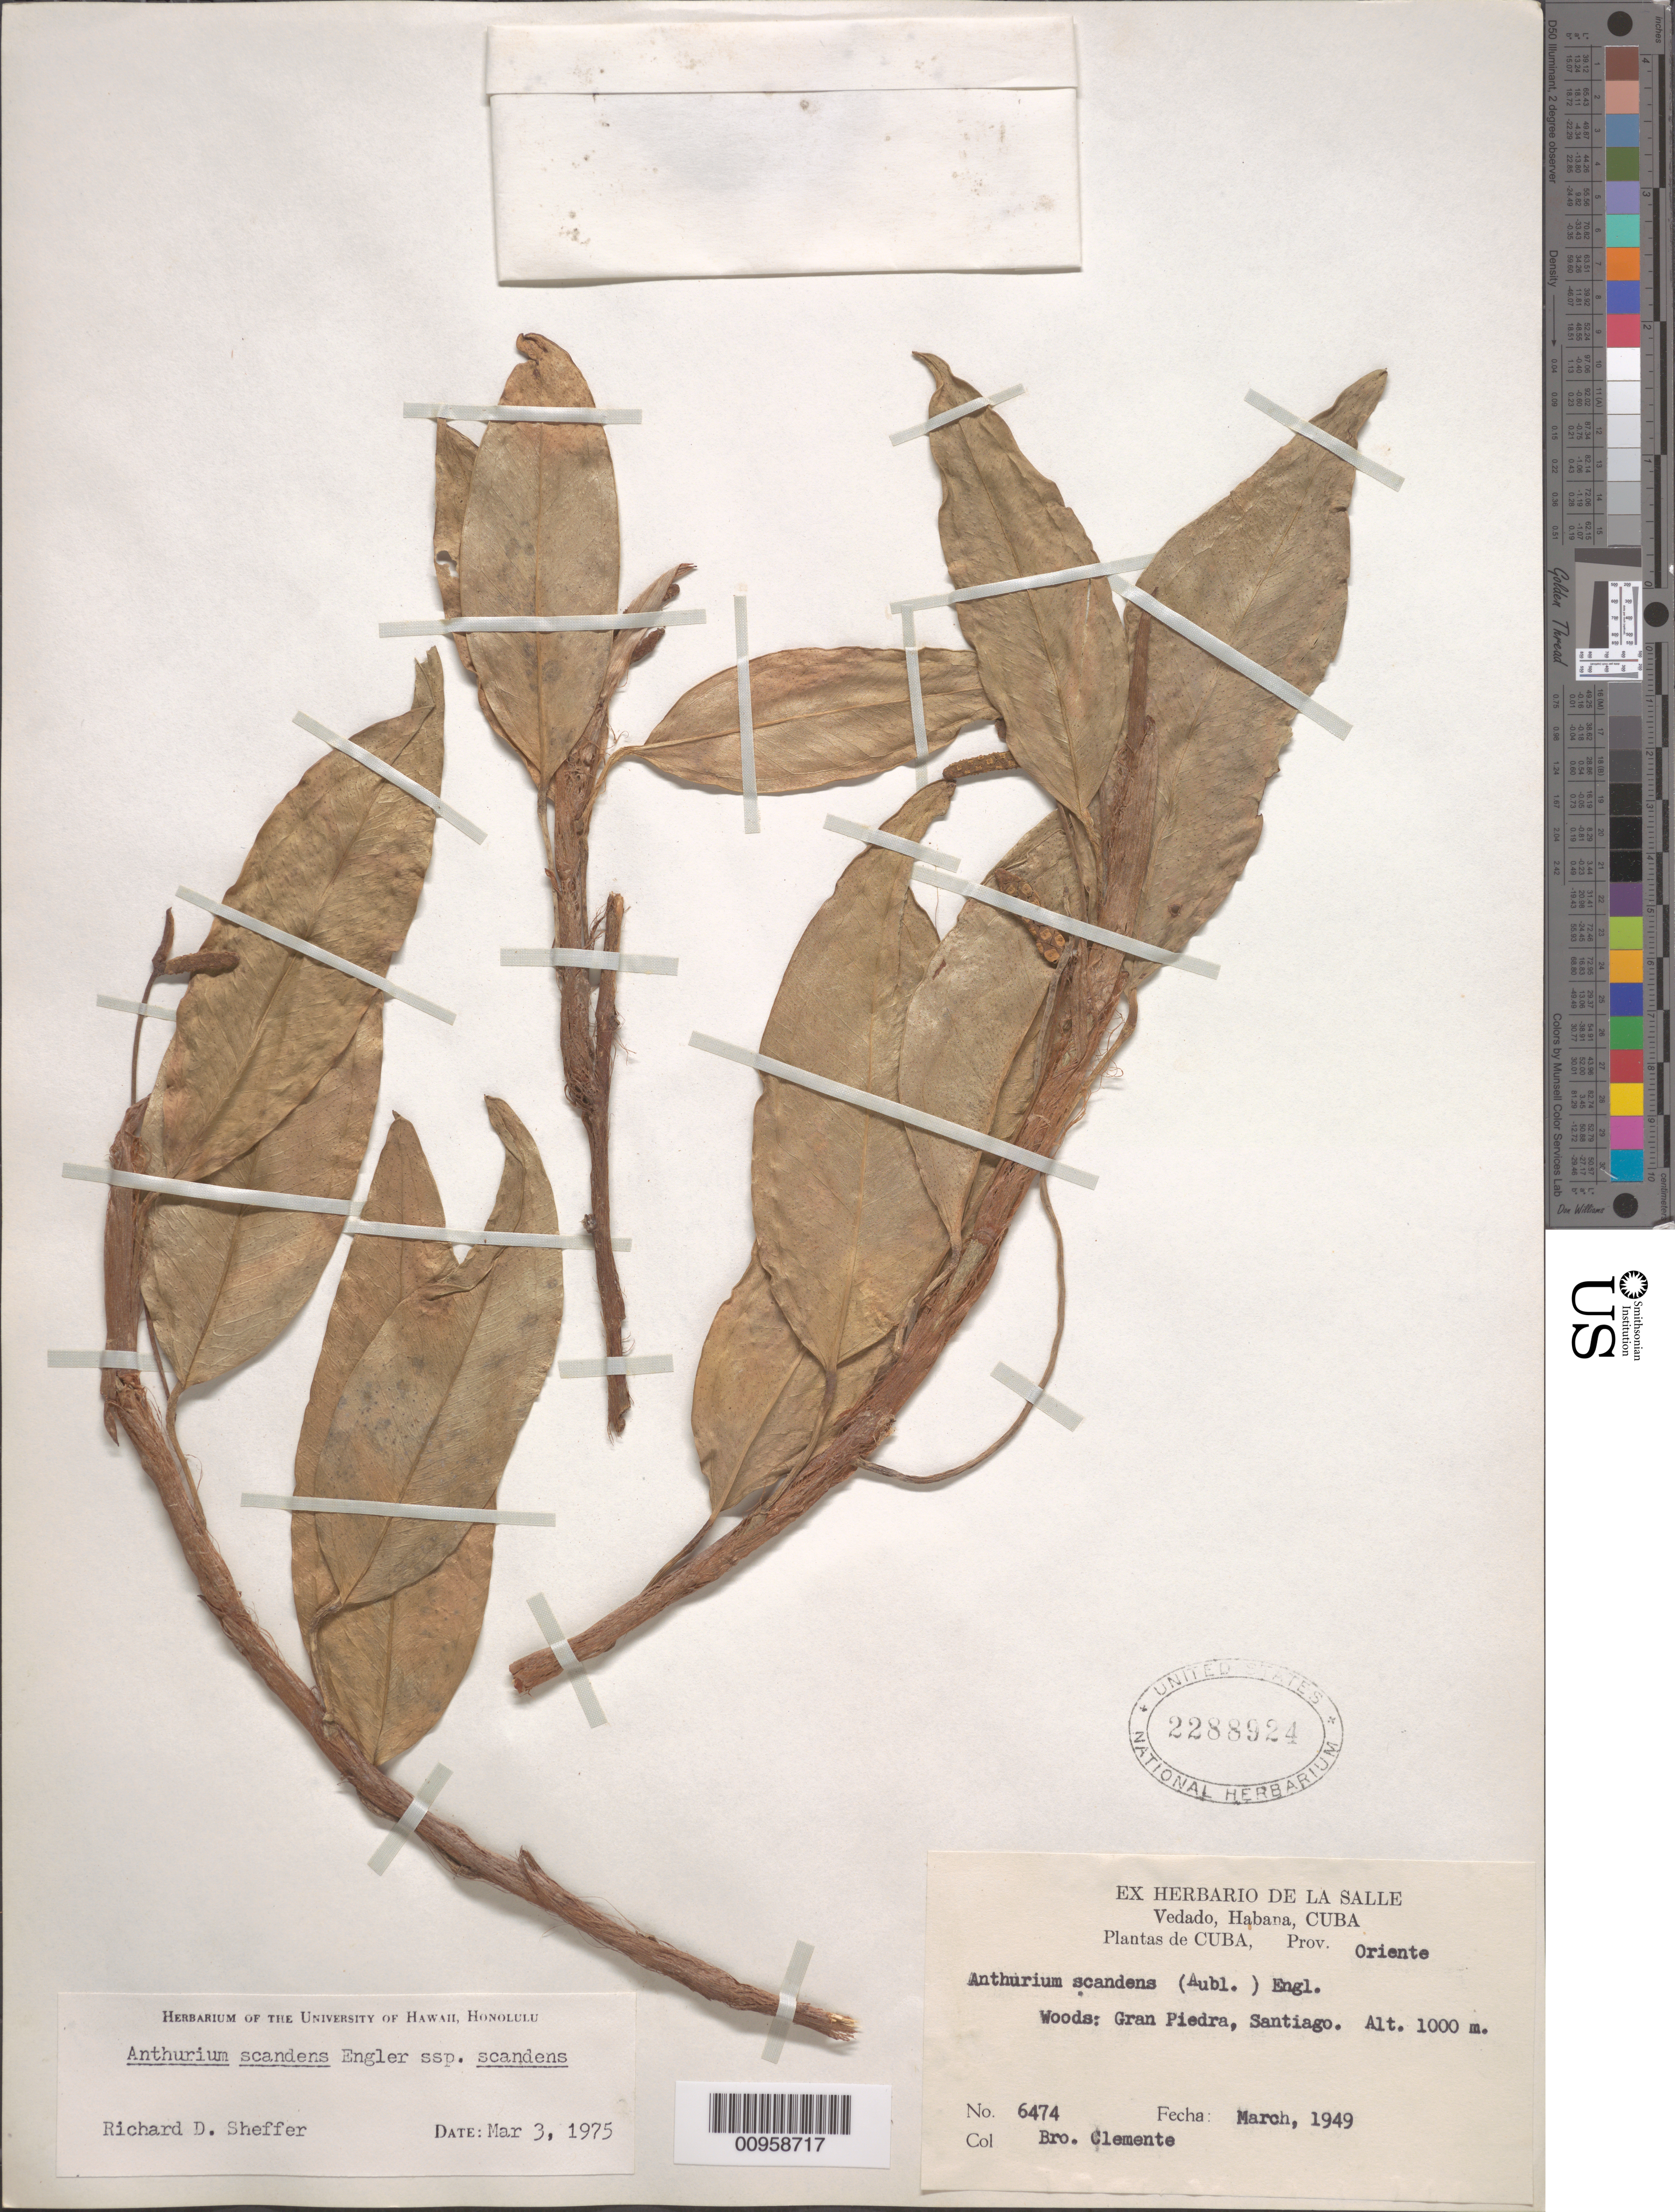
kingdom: Plantae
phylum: Tracheophyta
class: Liliopsida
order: Alismatales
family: Araceae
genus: Anthurium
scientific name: Anthurium scandens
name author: (Aubl.) Engl.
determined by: Sheffer, R. D.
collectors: Bro. Clemente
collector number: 6474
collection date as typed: Mar 1949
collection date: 1949-03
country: Cuba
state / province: Santiago de Cuba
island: Cuba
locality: Gran Piedra, Santiago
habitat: Woods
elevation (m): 1000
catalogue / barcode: US 2288924